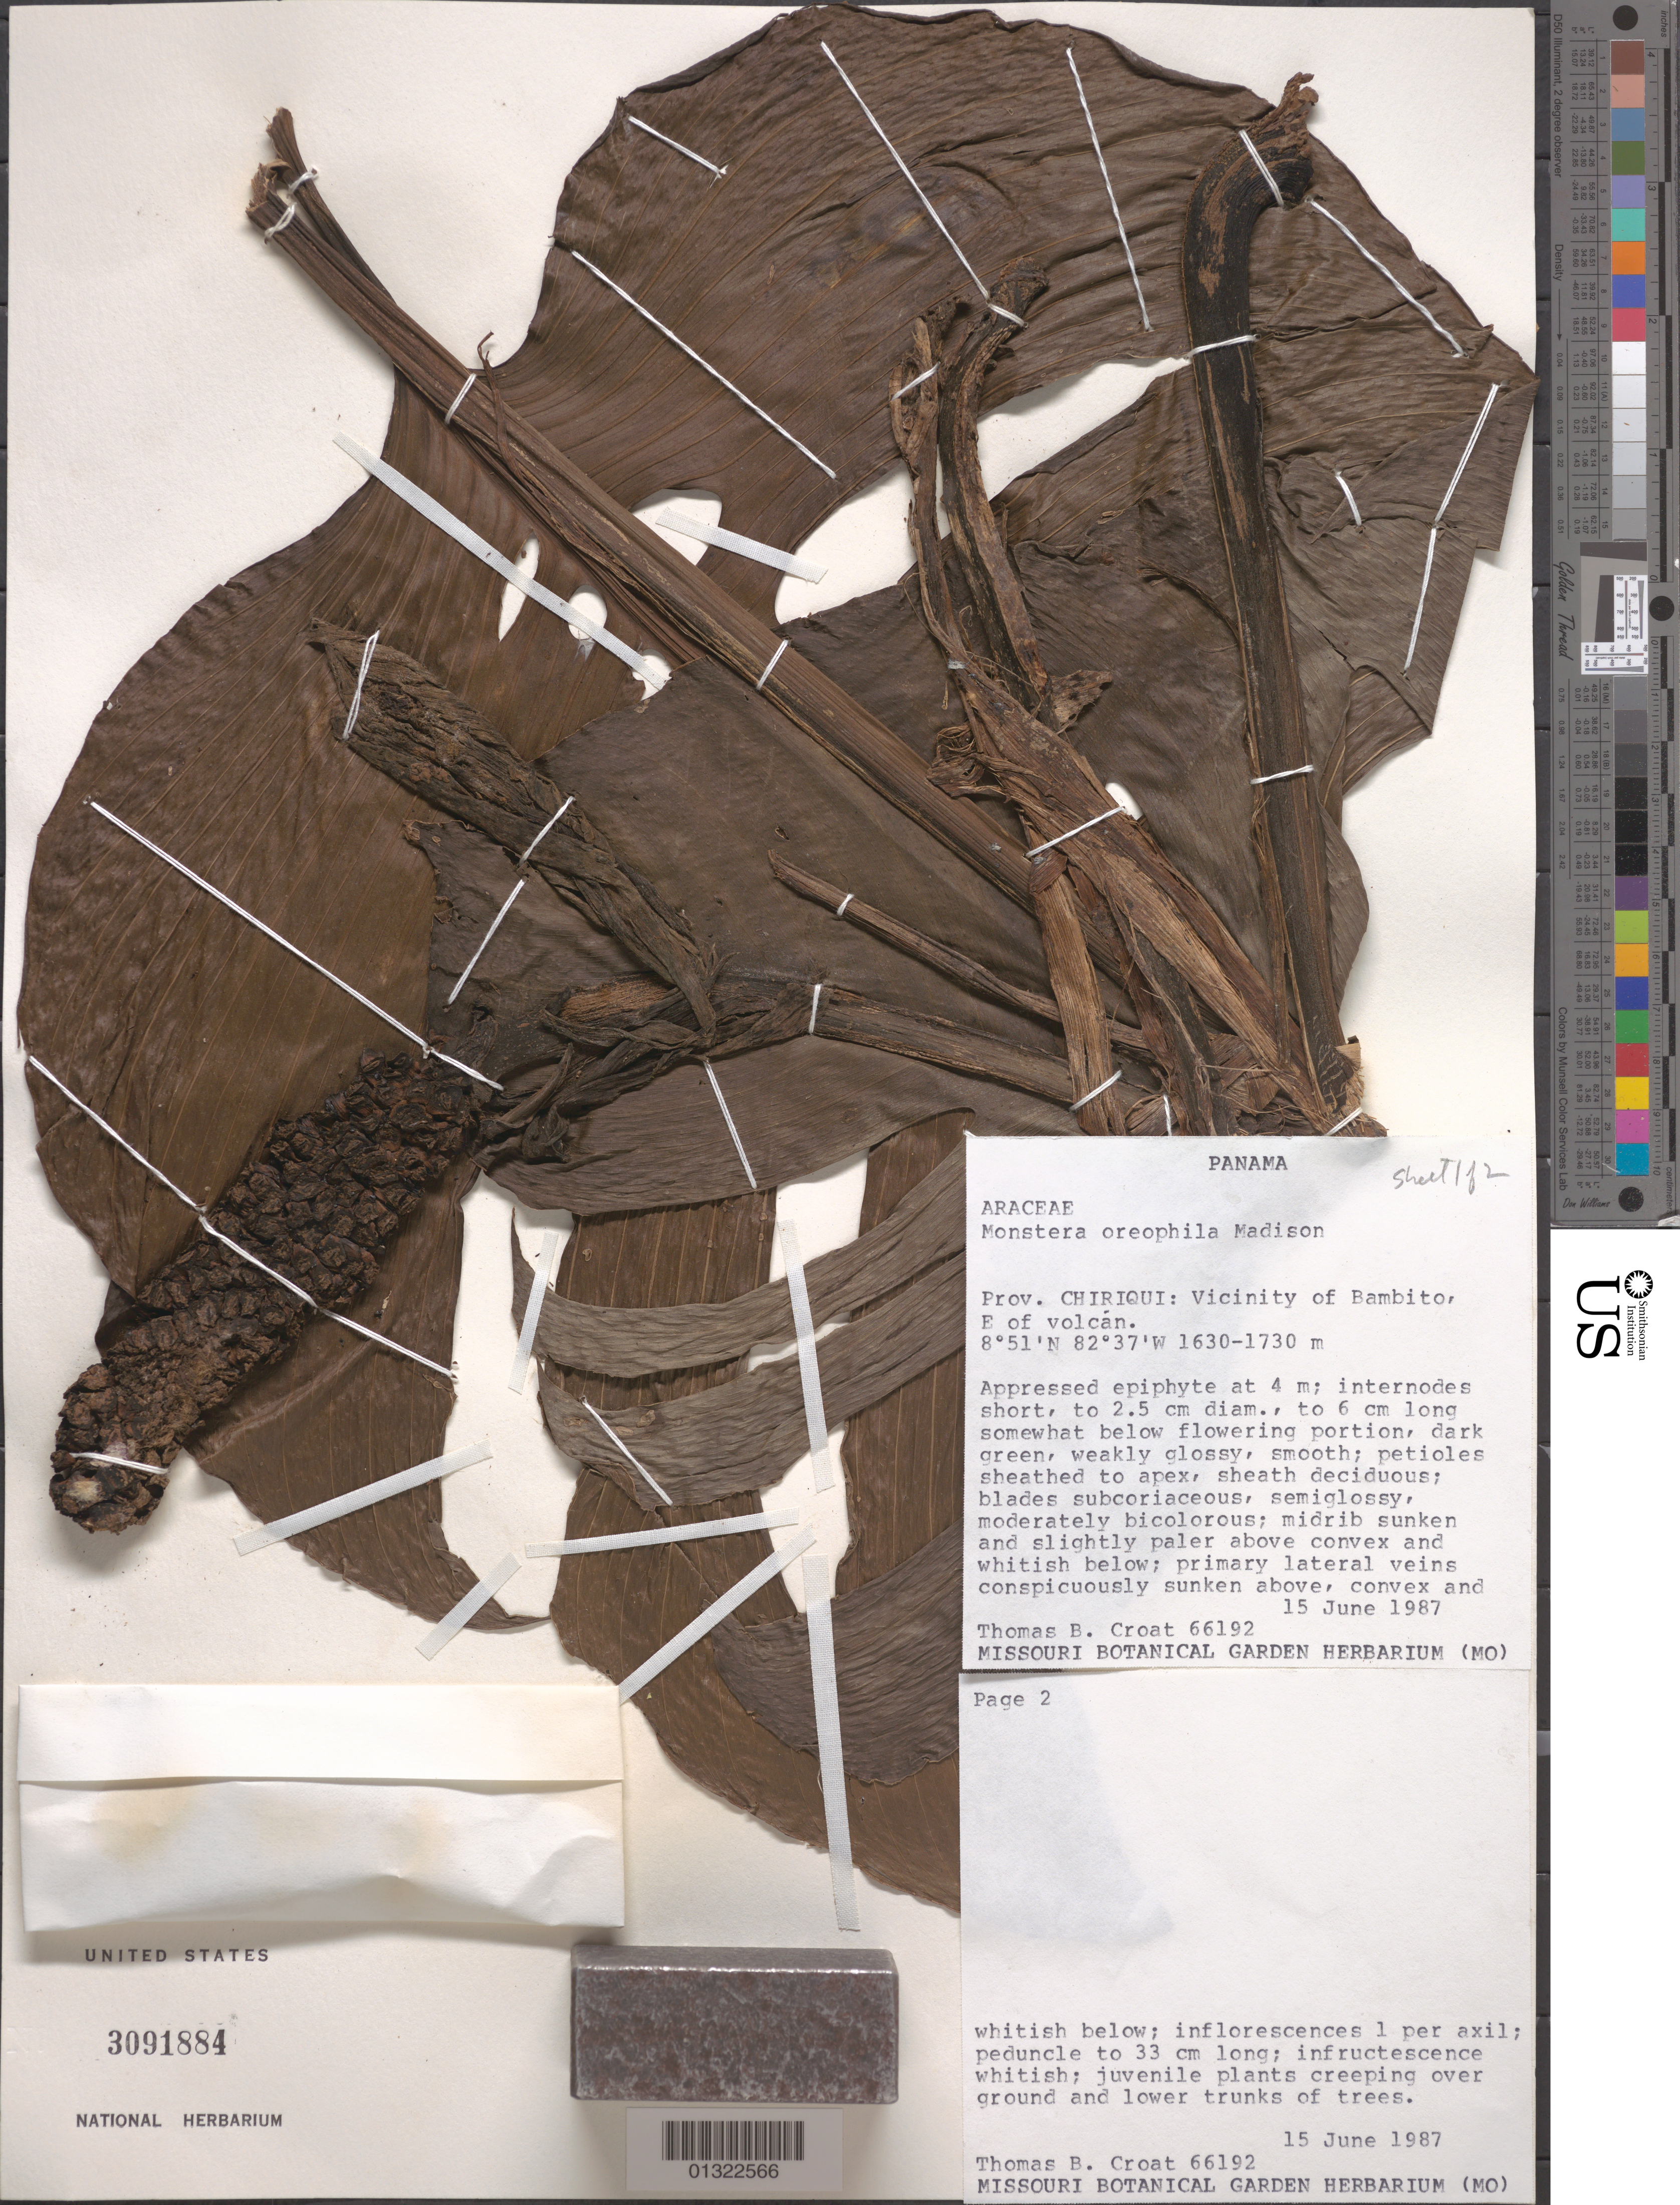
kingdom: Plantae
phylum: Tracheophyta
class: Liliopsida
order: Alismatales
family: Araceae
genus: Monstera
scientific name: Monstera oreophila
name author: Madison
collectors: T. B. Croat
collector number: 66192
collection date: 1987-06-15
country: Panama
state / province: Chiriqui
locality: Vicinity of Bambito, E of volcán.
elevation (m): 1630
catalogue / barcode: US 3091884